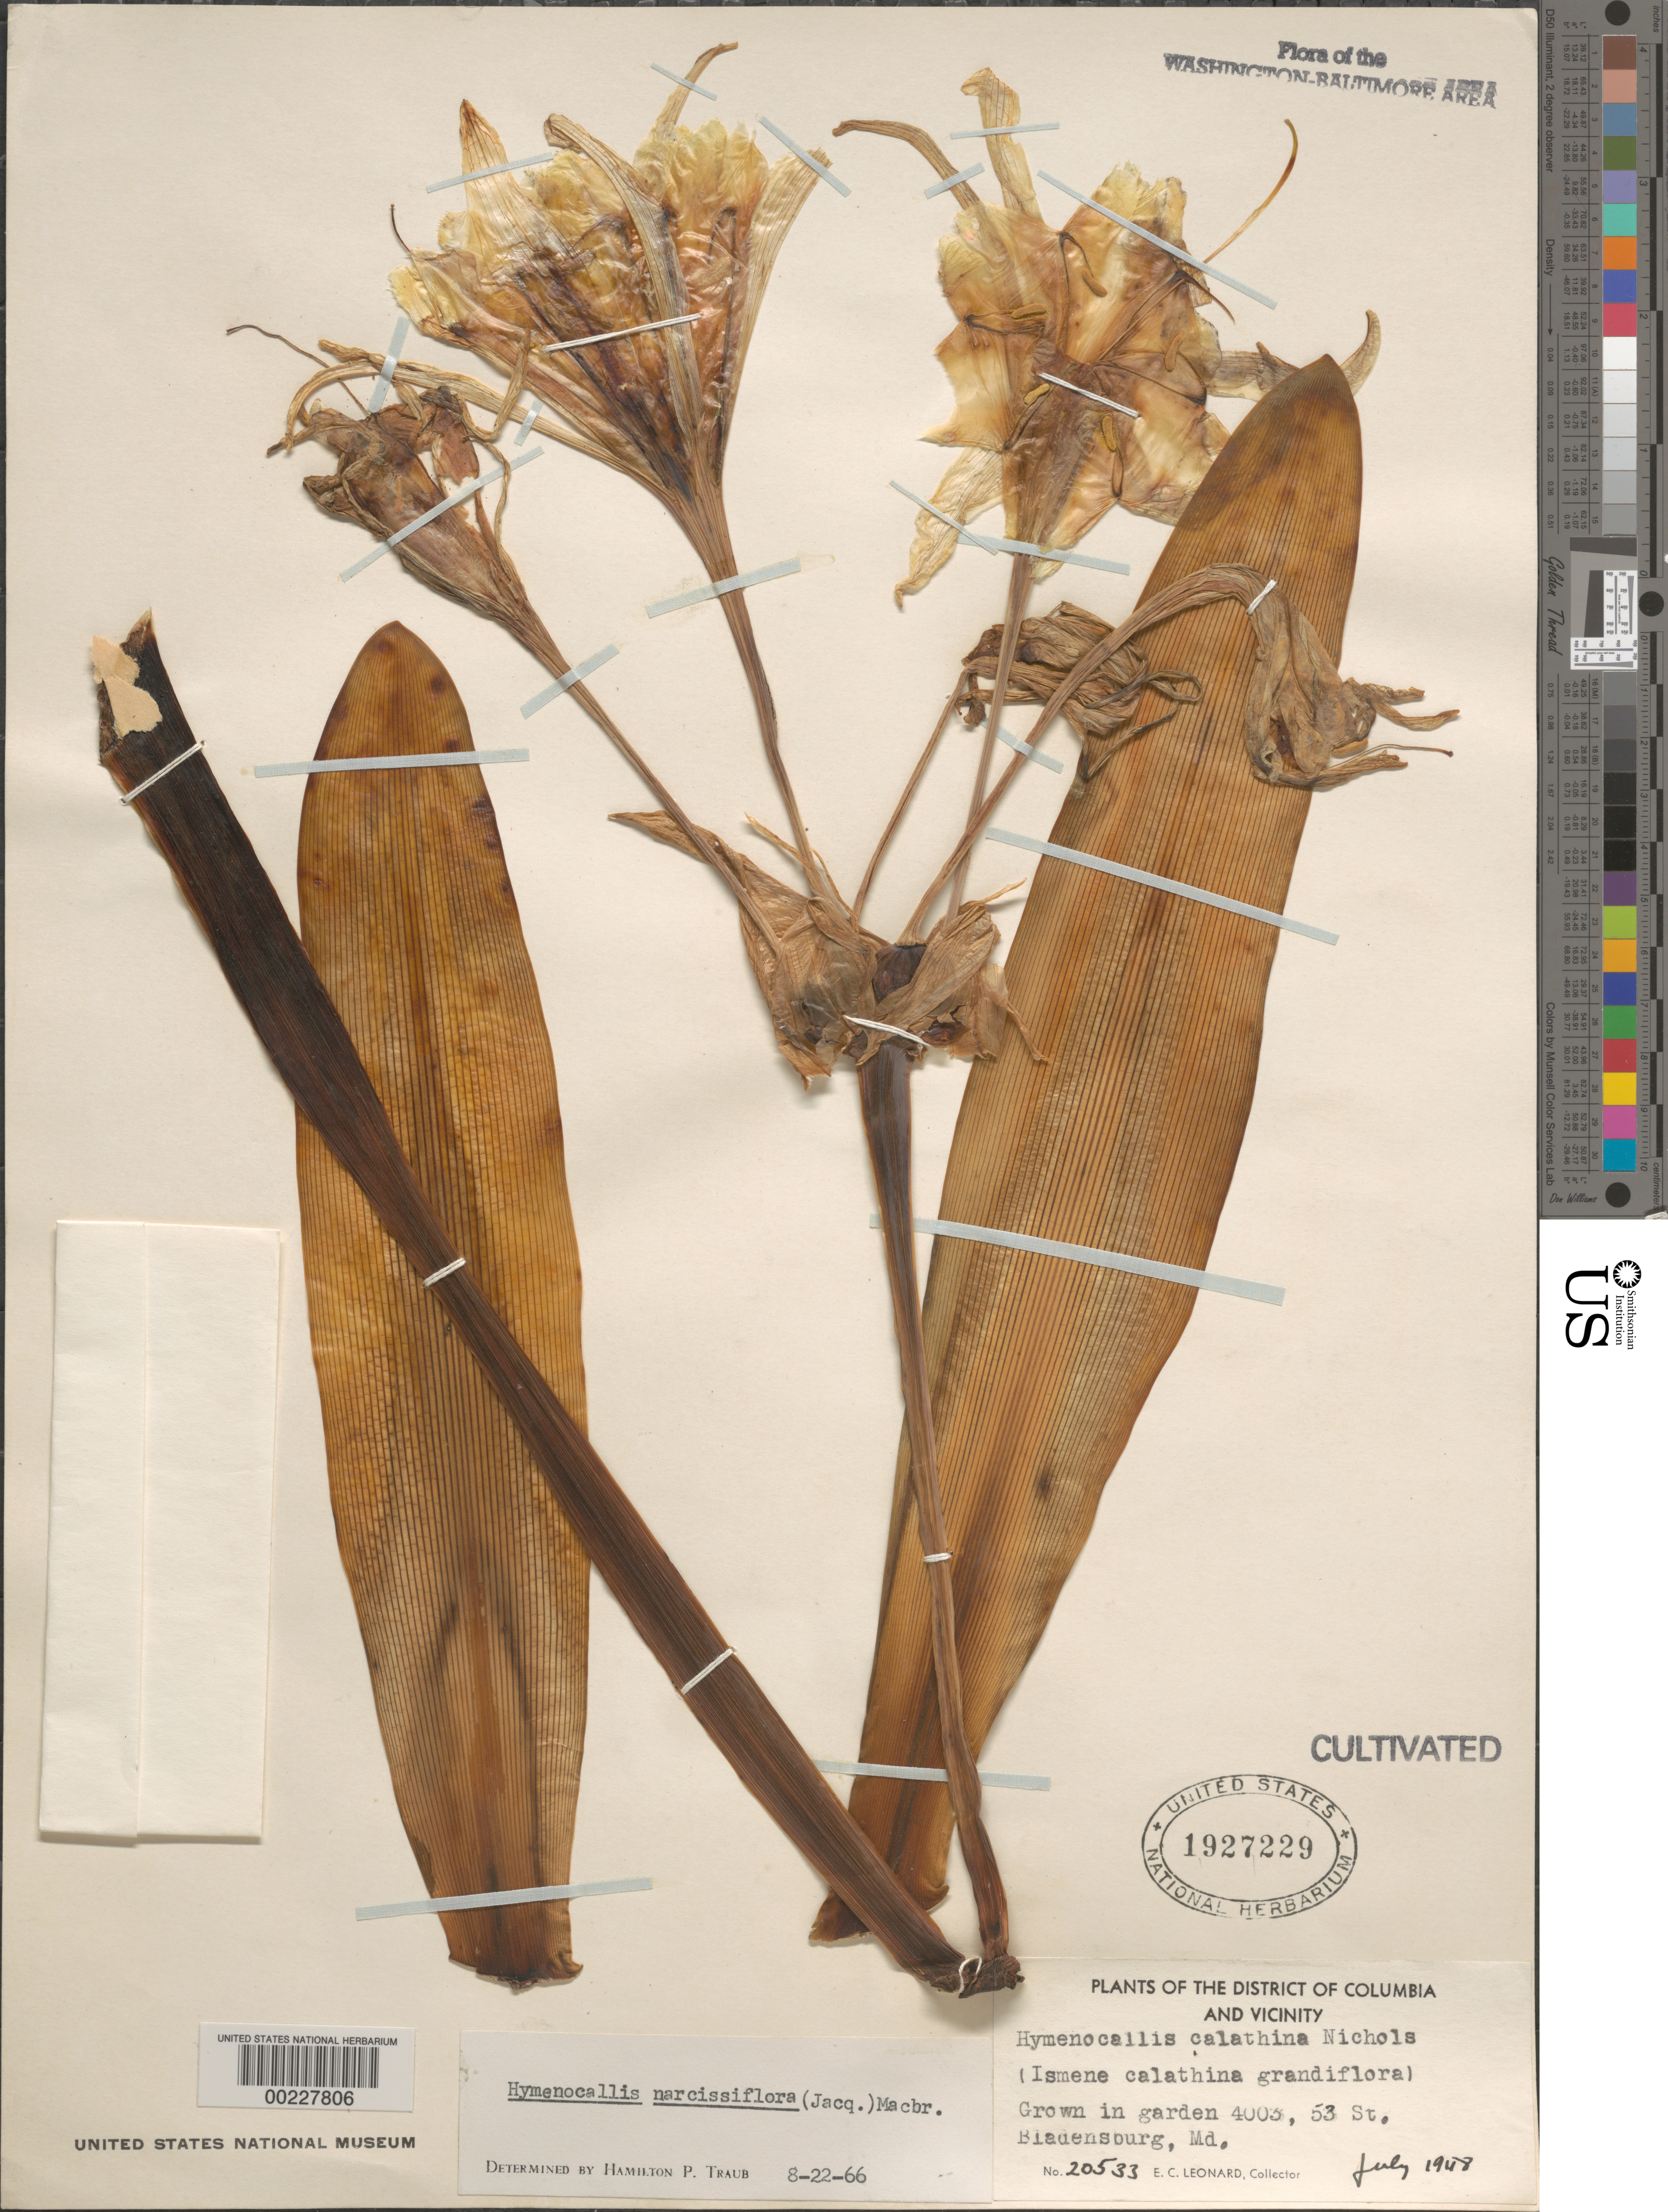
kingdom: Plantae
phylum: Tracheophyta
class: Liliopsida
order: Asparagales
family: Amaryllidaceae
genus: Hymenocallis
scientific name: Hymenocallis narcissiflora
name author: (Jacq.) J.F. Macbr.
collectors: E. C. Leonard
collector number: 20533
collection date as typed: Jul 1948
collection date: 1948-07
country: United States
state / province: Maryland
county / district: Prince George's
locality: Bladensburg, 4003 53 St., Leonard garden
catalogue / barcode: US 1927229